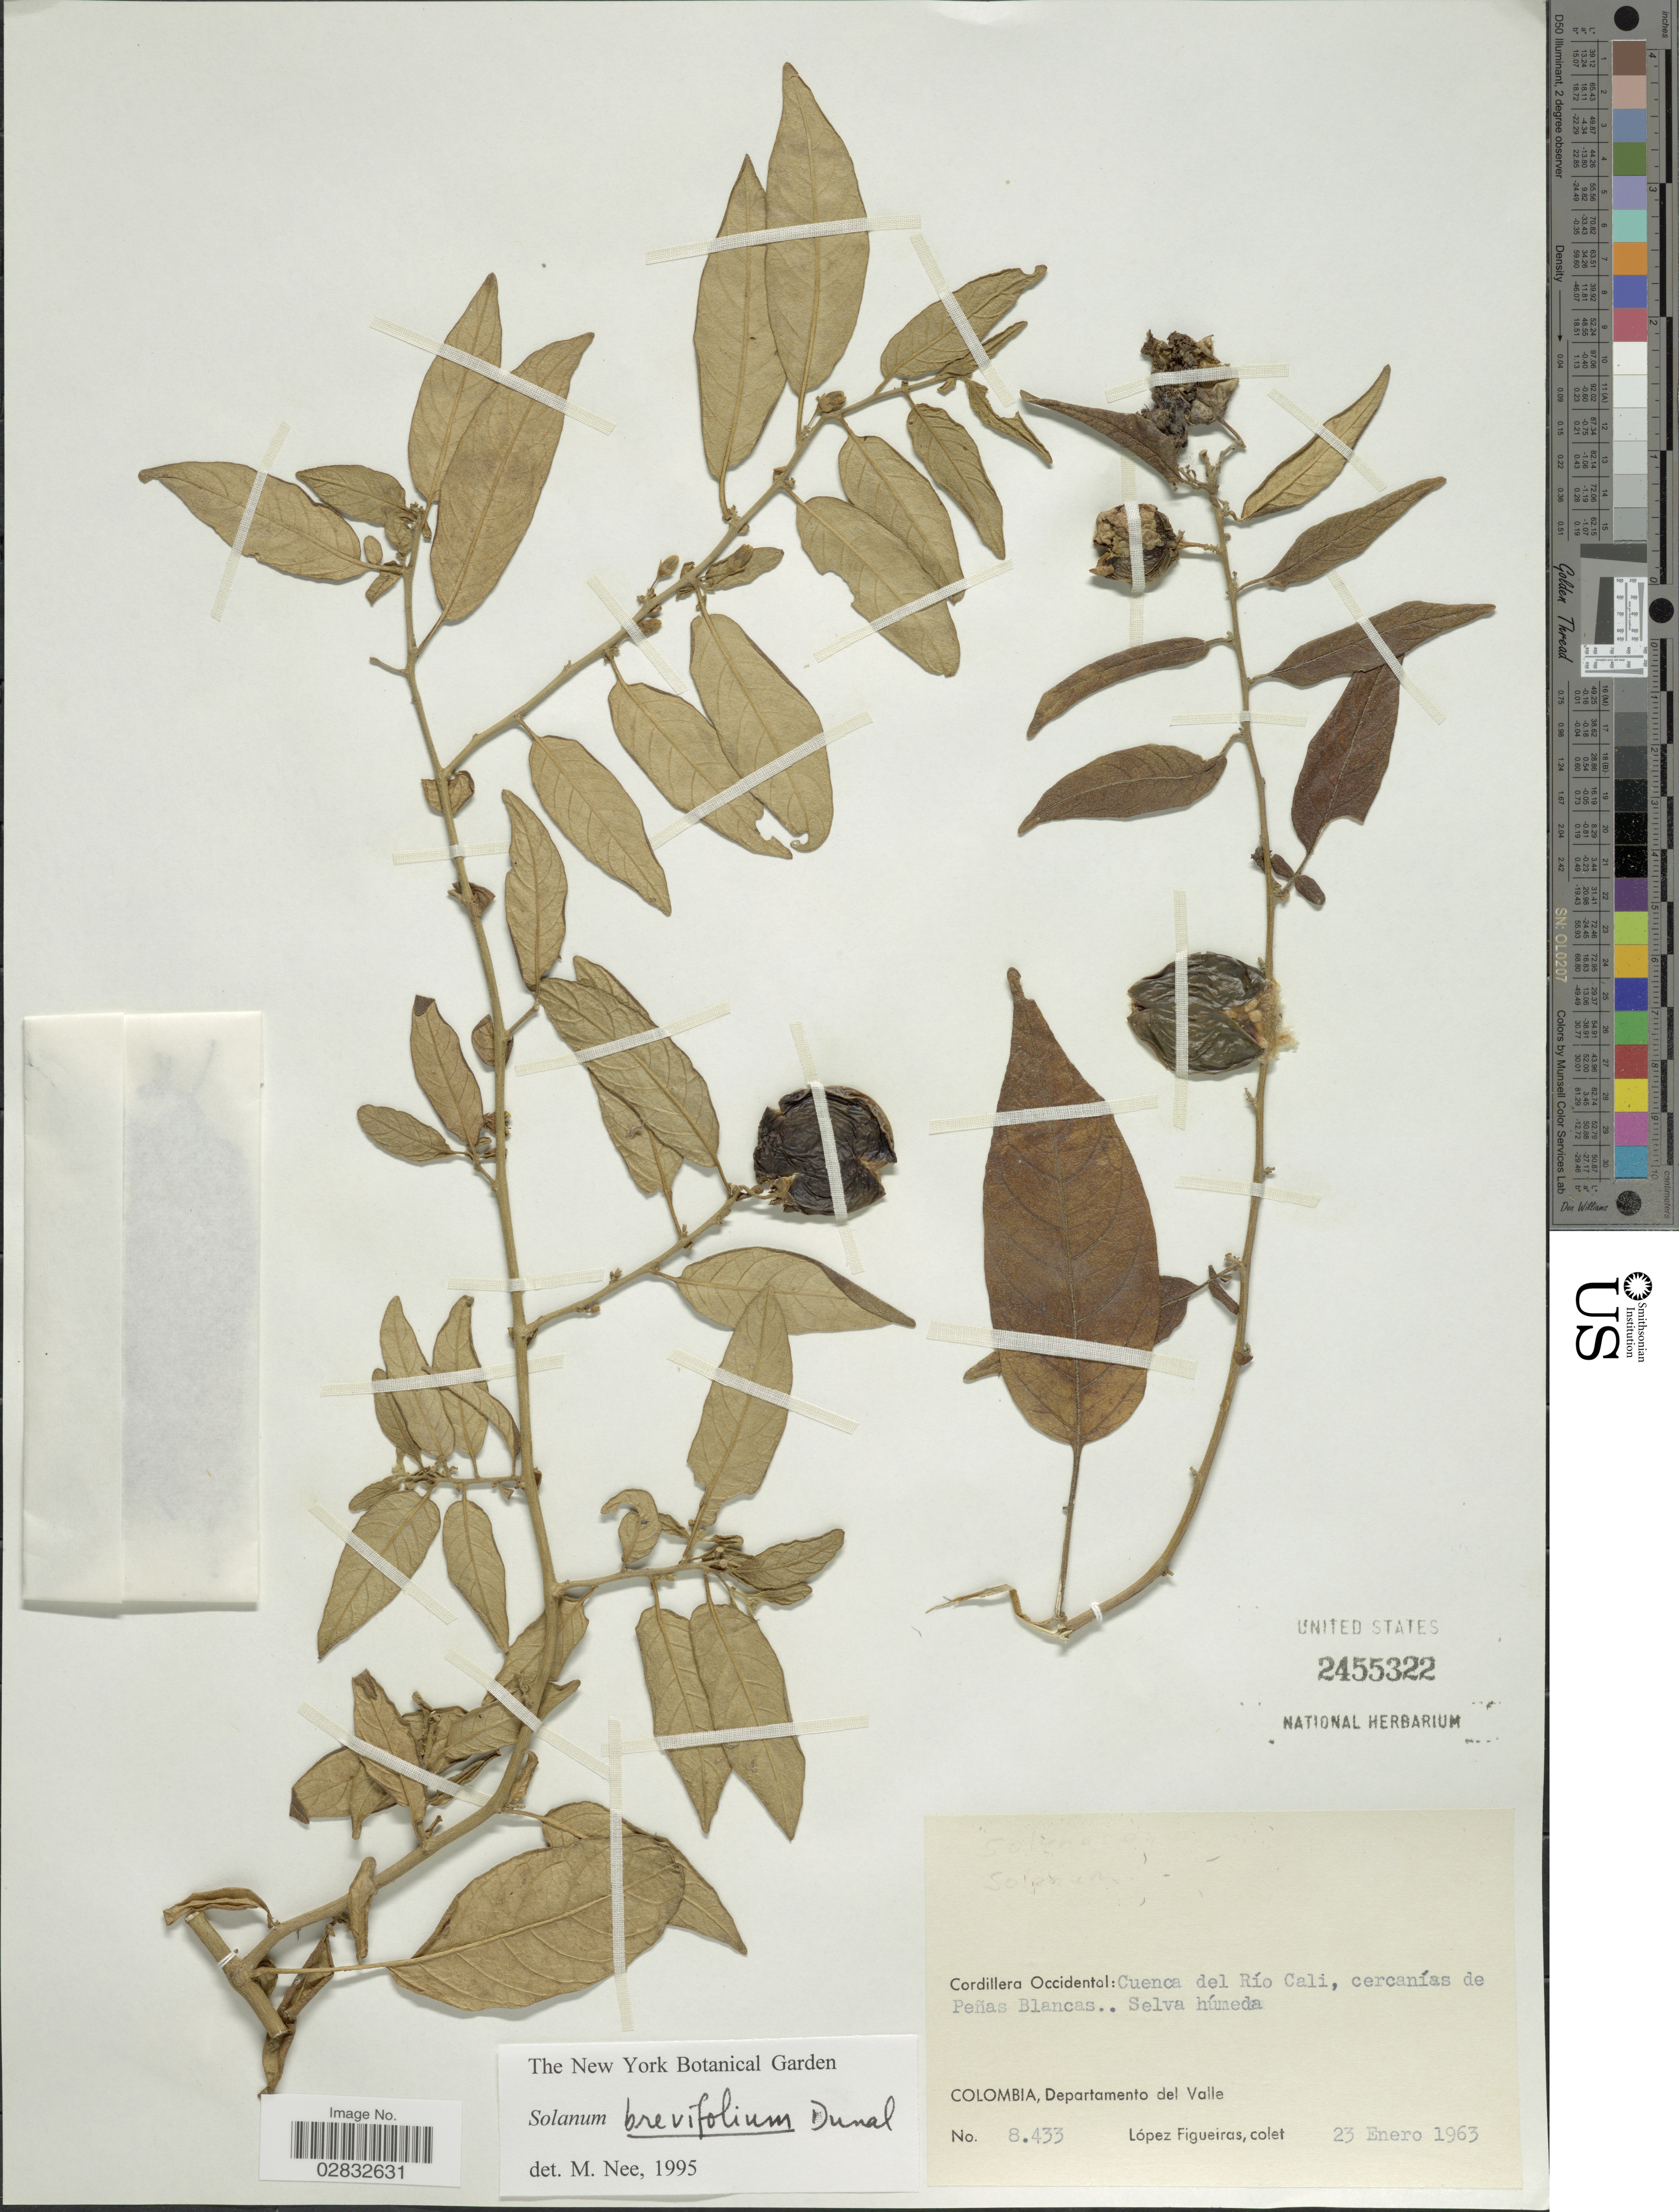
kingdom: Plantae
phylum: Tracheophyta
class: Magnoliopsida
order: Solanales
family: Solanaceae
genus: Solanum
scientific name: Solanum brevifolium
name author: Dunal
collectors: M. López Figueiras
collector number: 8433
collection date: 1963-01-23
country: Colombia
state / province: Valle del Cauca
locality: Cordillera Occidental, Cuenca del Río Cali, cercanías de Peñas Blancas. Departamento del Valle.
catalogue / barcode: US 2455322